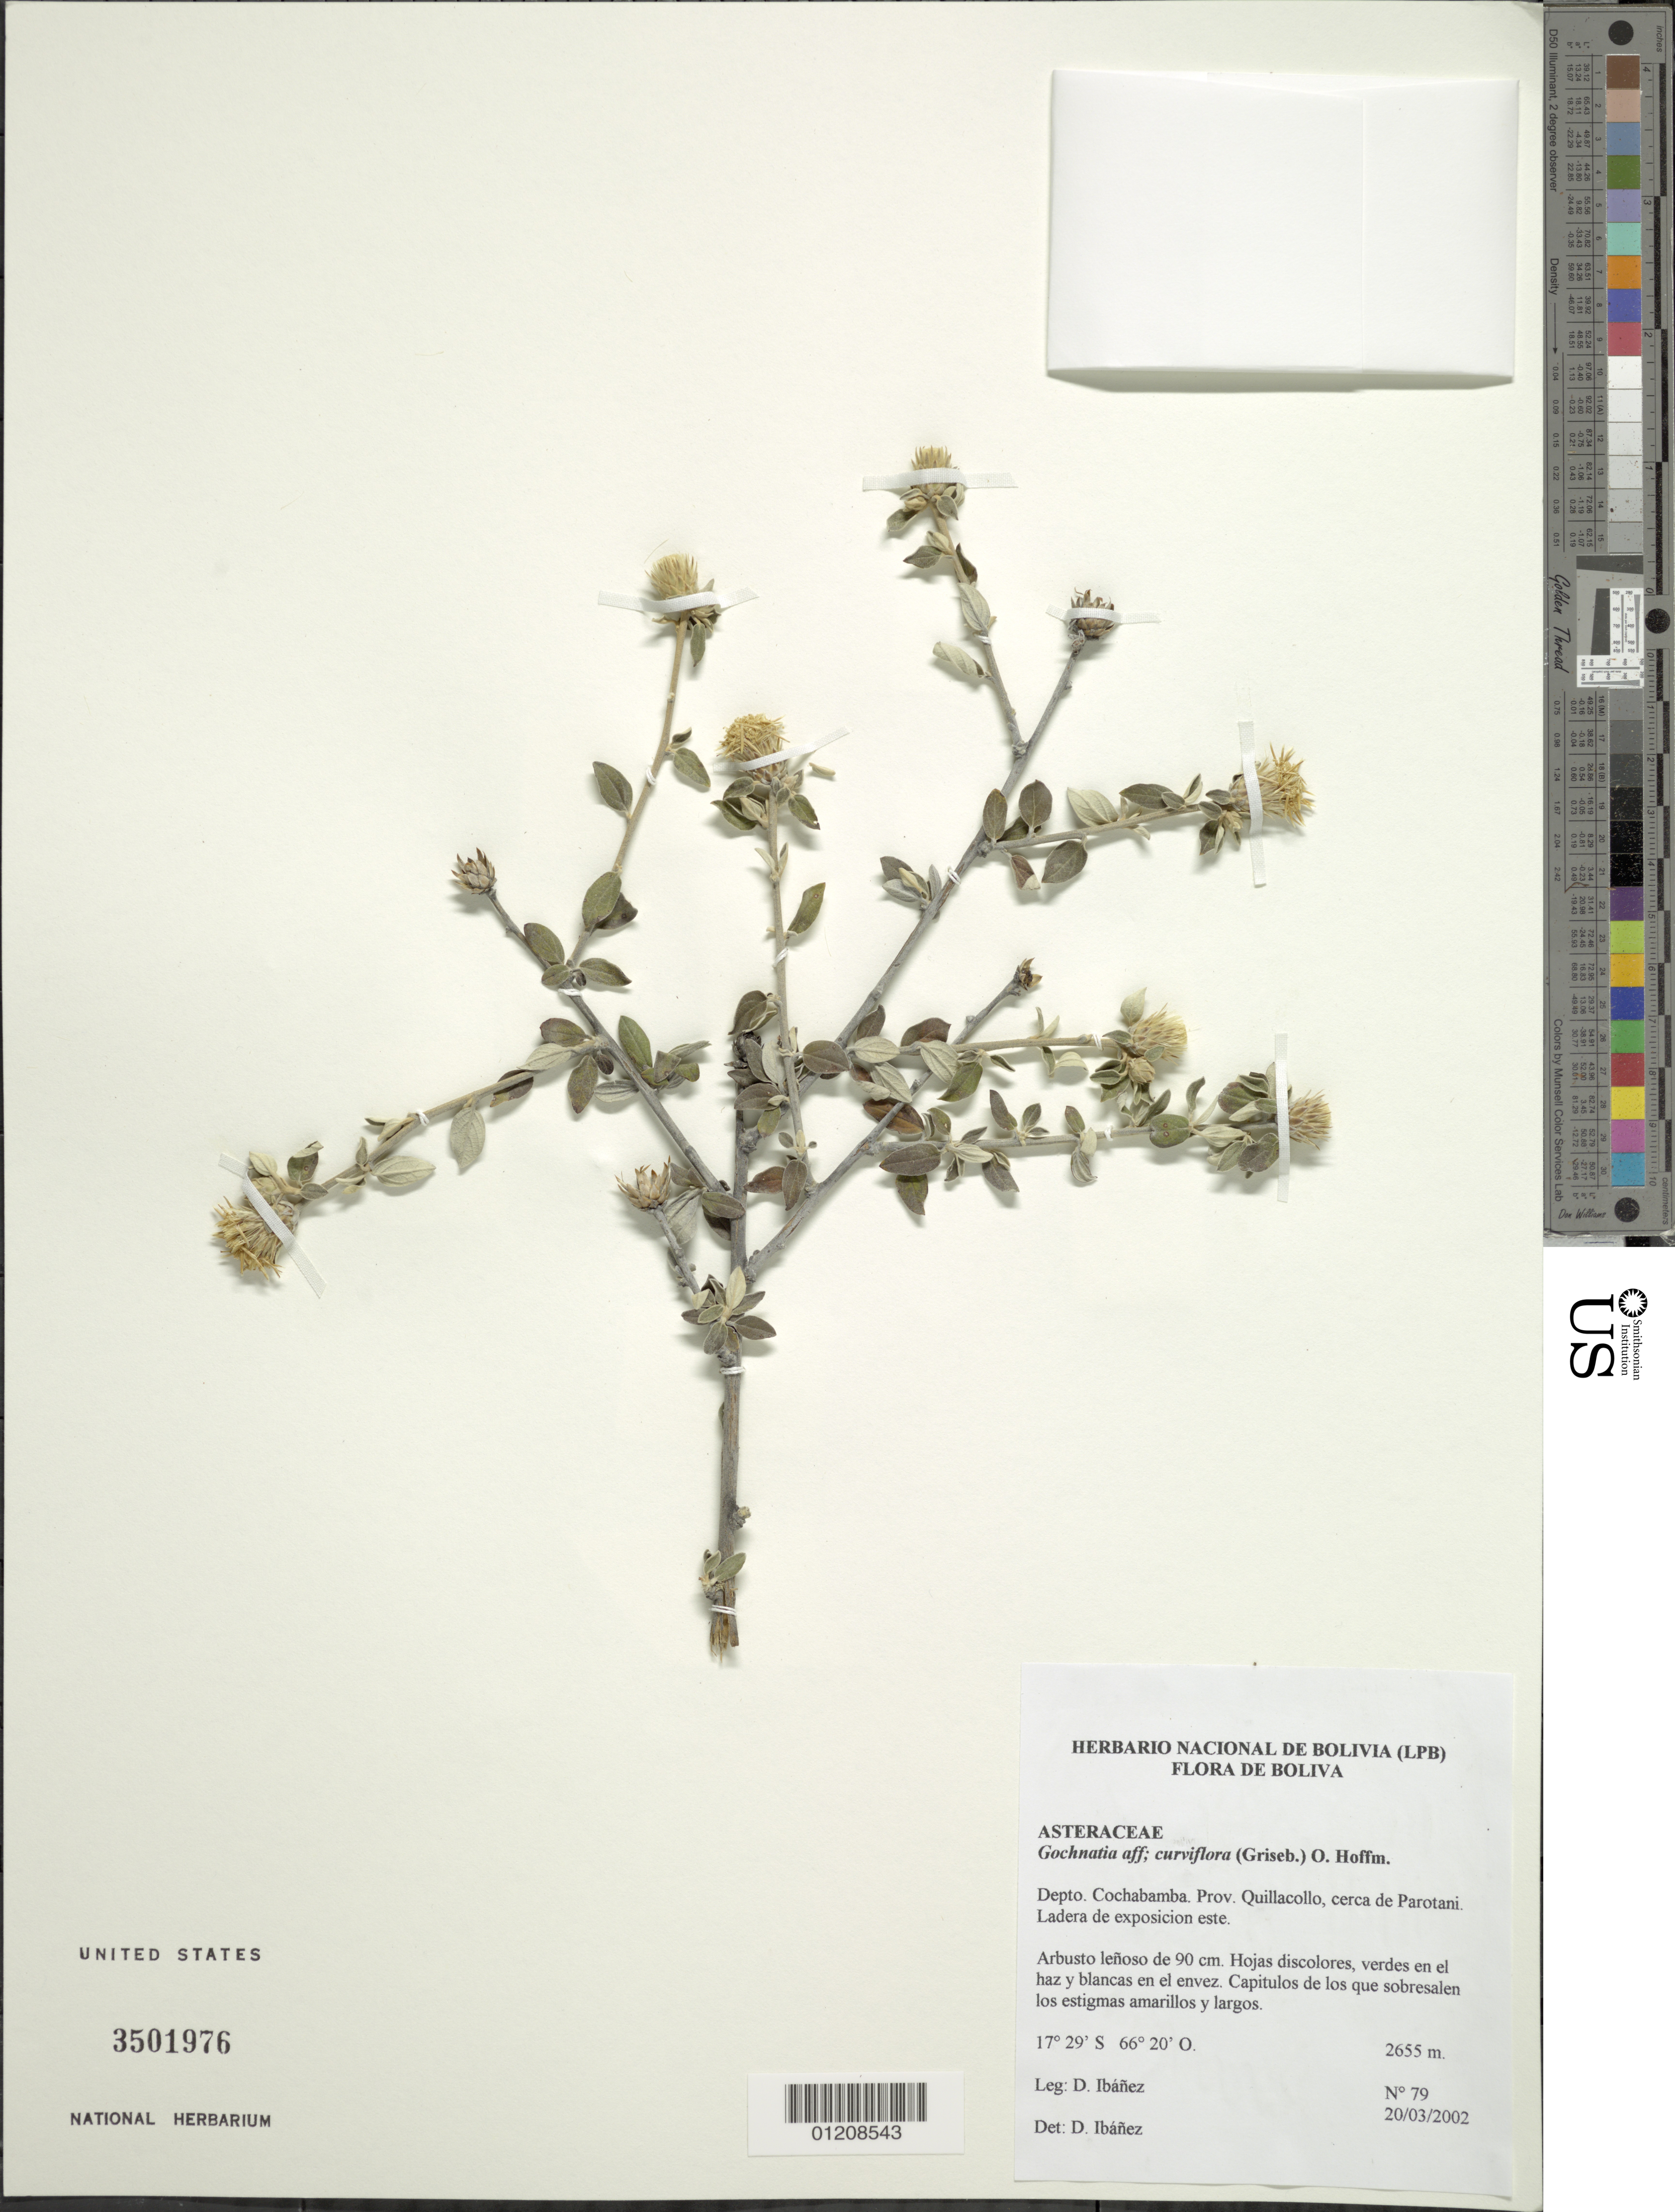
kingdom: Plantae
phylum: Tracheophyta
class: Magnoliopsida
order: Asterales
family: Asteraceae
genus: Gochnatia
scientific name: Gochnatia curviflora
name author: (Griseb.) O. Hoffm.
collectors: D. Ibáñez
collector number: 79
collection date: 2002-03-20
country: Bolivia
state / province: Cochabamba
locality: Prov. Quillacollo, cerca de Parotani. Ladera de exposicion este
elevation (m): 2655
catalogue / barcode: US 3501976